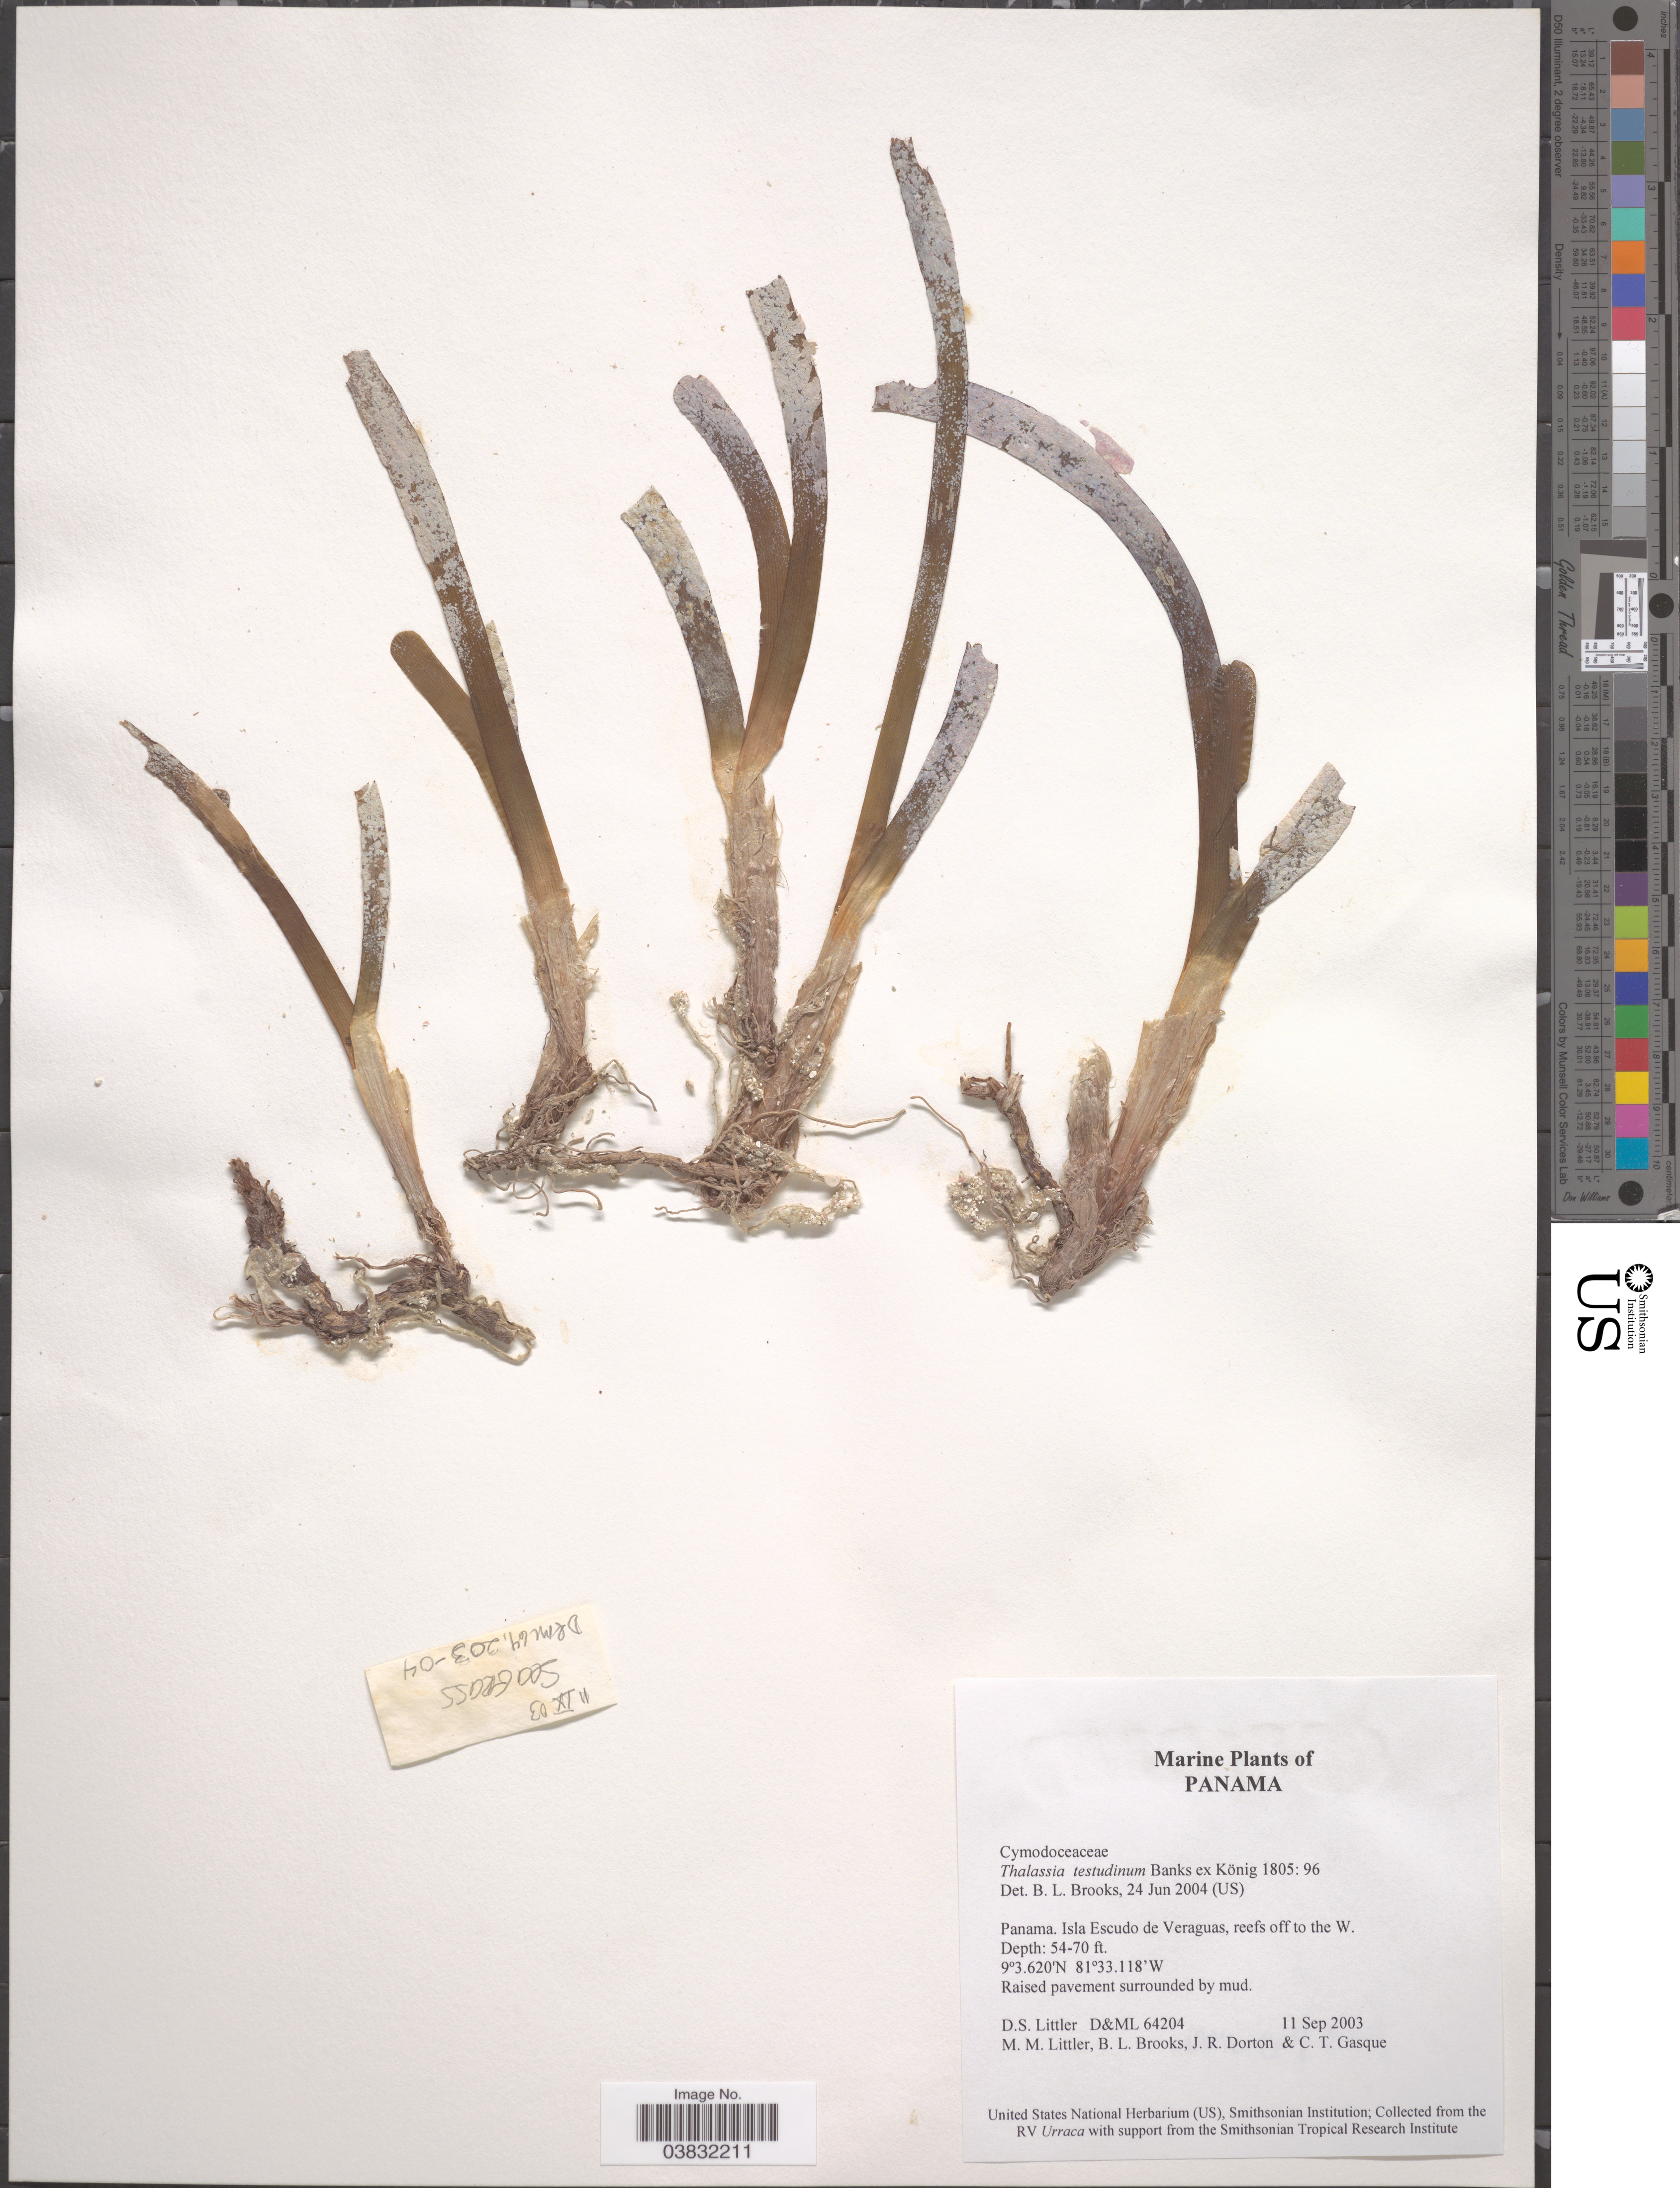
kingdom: Plantae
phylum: Tracheophyta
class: Liliopsida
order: Alismatales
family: Hydrocharitaceae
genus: Thalassia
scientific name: Thalassia testudinum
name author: Banks & Sol. ex K.D. Koenig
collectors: D. S. Littler, B. Brooks, J. Dorton & C. Gasque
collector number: D&ML 64202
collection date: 2003-09-11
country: Panama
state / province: Veraguas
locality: Isla Escudo de Veraguas, reefs off to the W.